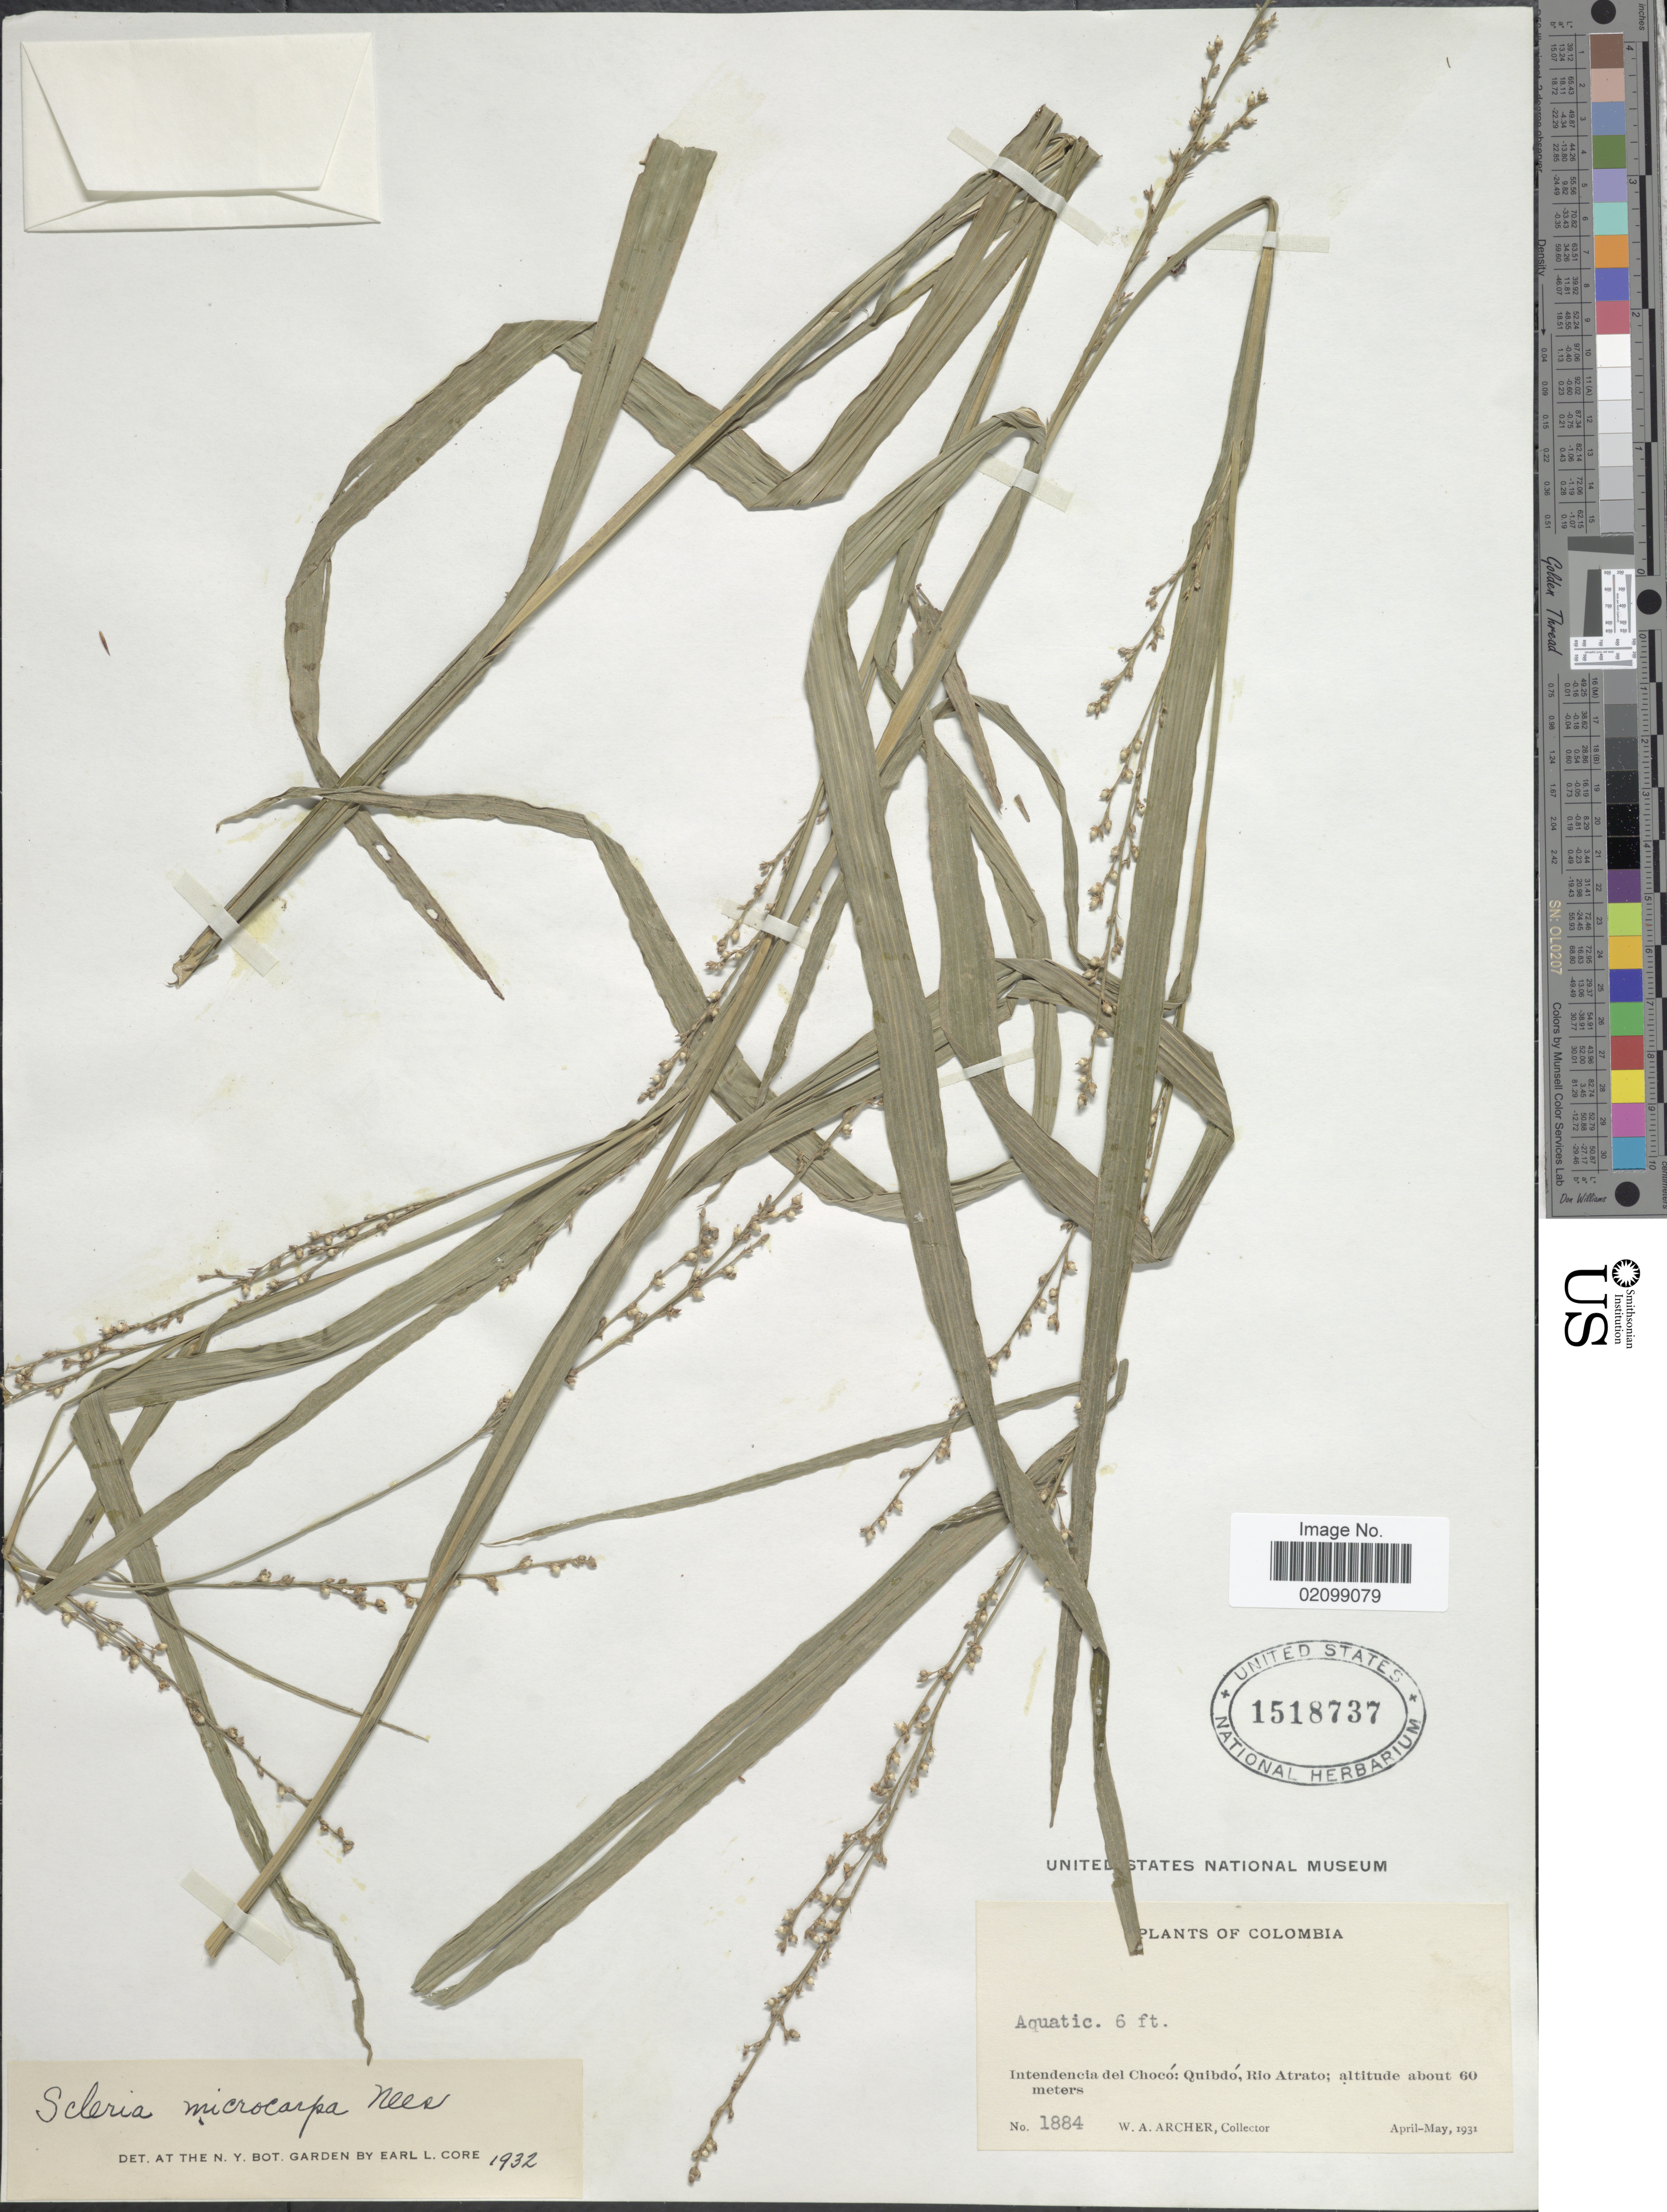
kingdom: Plantae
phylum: Tracheophyta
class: Liliopsida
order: Poales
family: Cyperaceae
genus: Scleria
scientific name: Scleria microcarpa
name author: Nees ex Kunth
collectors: W. A. Archer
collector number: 1884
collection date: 1931-04/1931-05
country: Colombia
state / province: Chocó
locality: Intendencia del Choco: Quibdo, Rio Atrato.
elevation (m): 60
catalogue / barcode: US 1518737